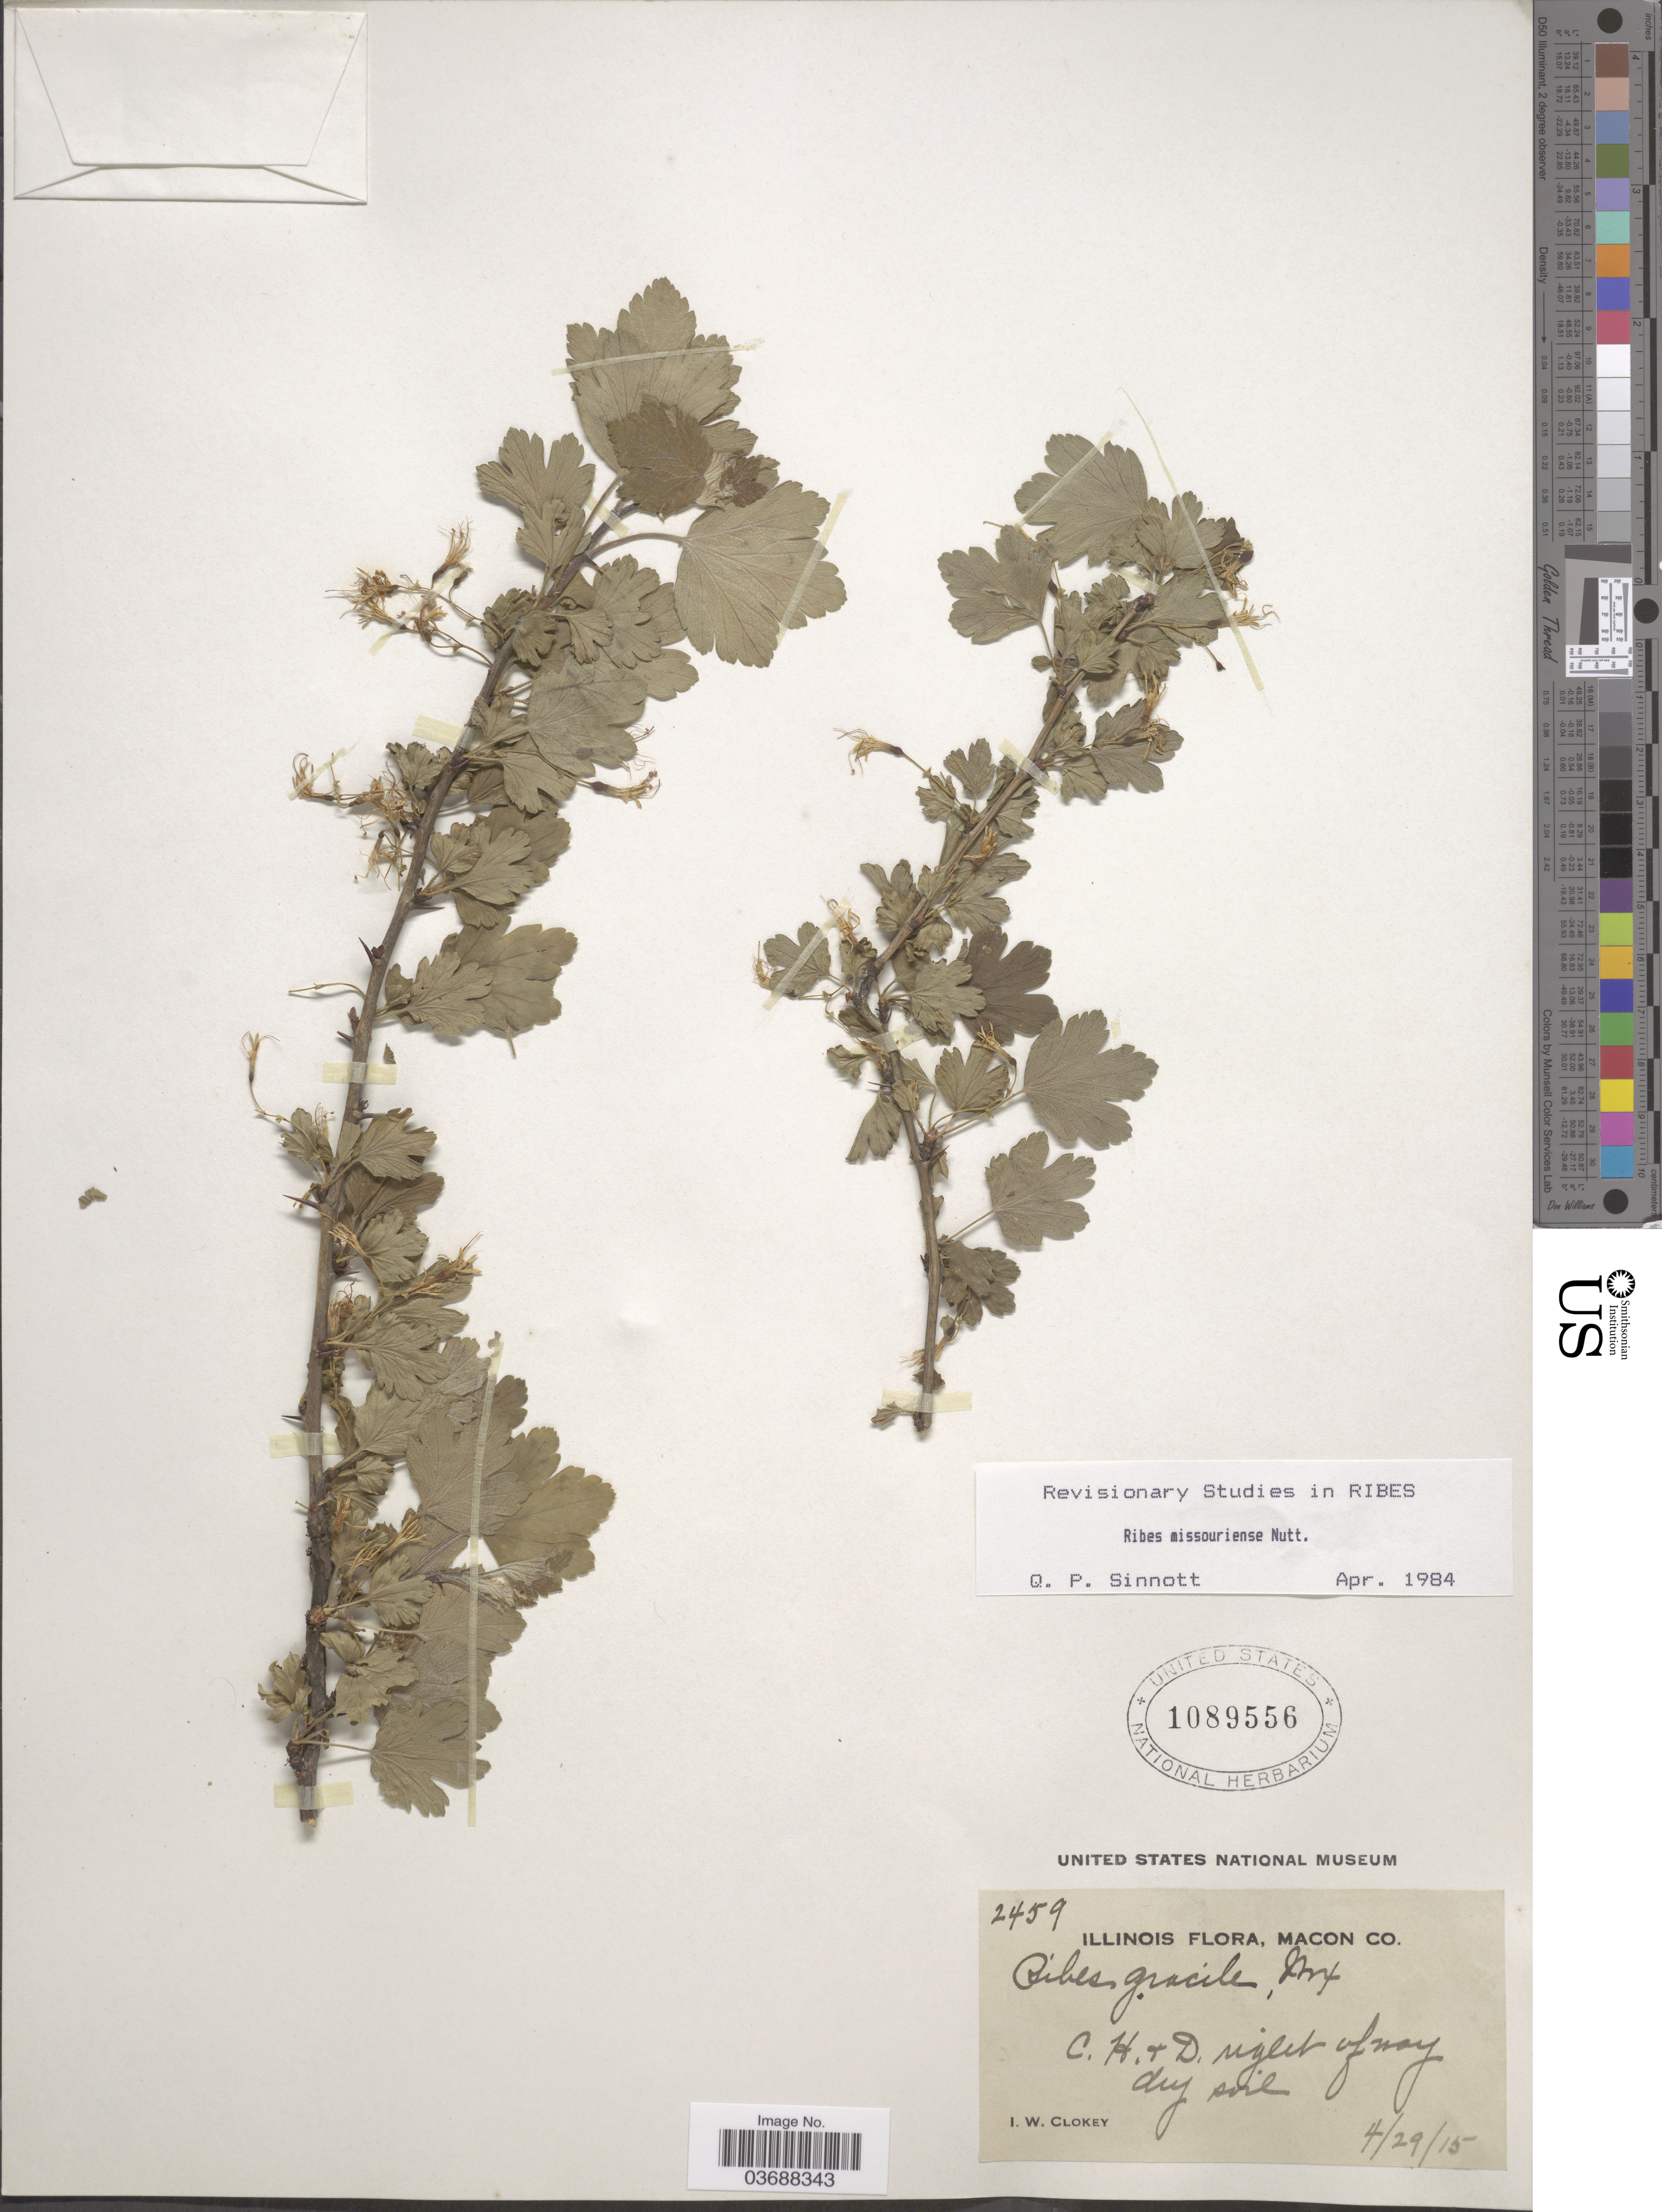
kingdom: Plantae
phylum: Tracheophyta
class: Magnoliopsida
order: Saxifragales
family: Grossulariaceae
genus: Ribes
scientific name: Ribes missouriense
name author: Nutt.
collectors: I. W. Clokey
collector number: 2459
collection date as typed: Transcribed d/m/y: 29/4/15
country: United States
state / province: Illinois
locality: Macon Co. C.H. & D. right of way dry soil.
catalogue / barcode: US 1089556